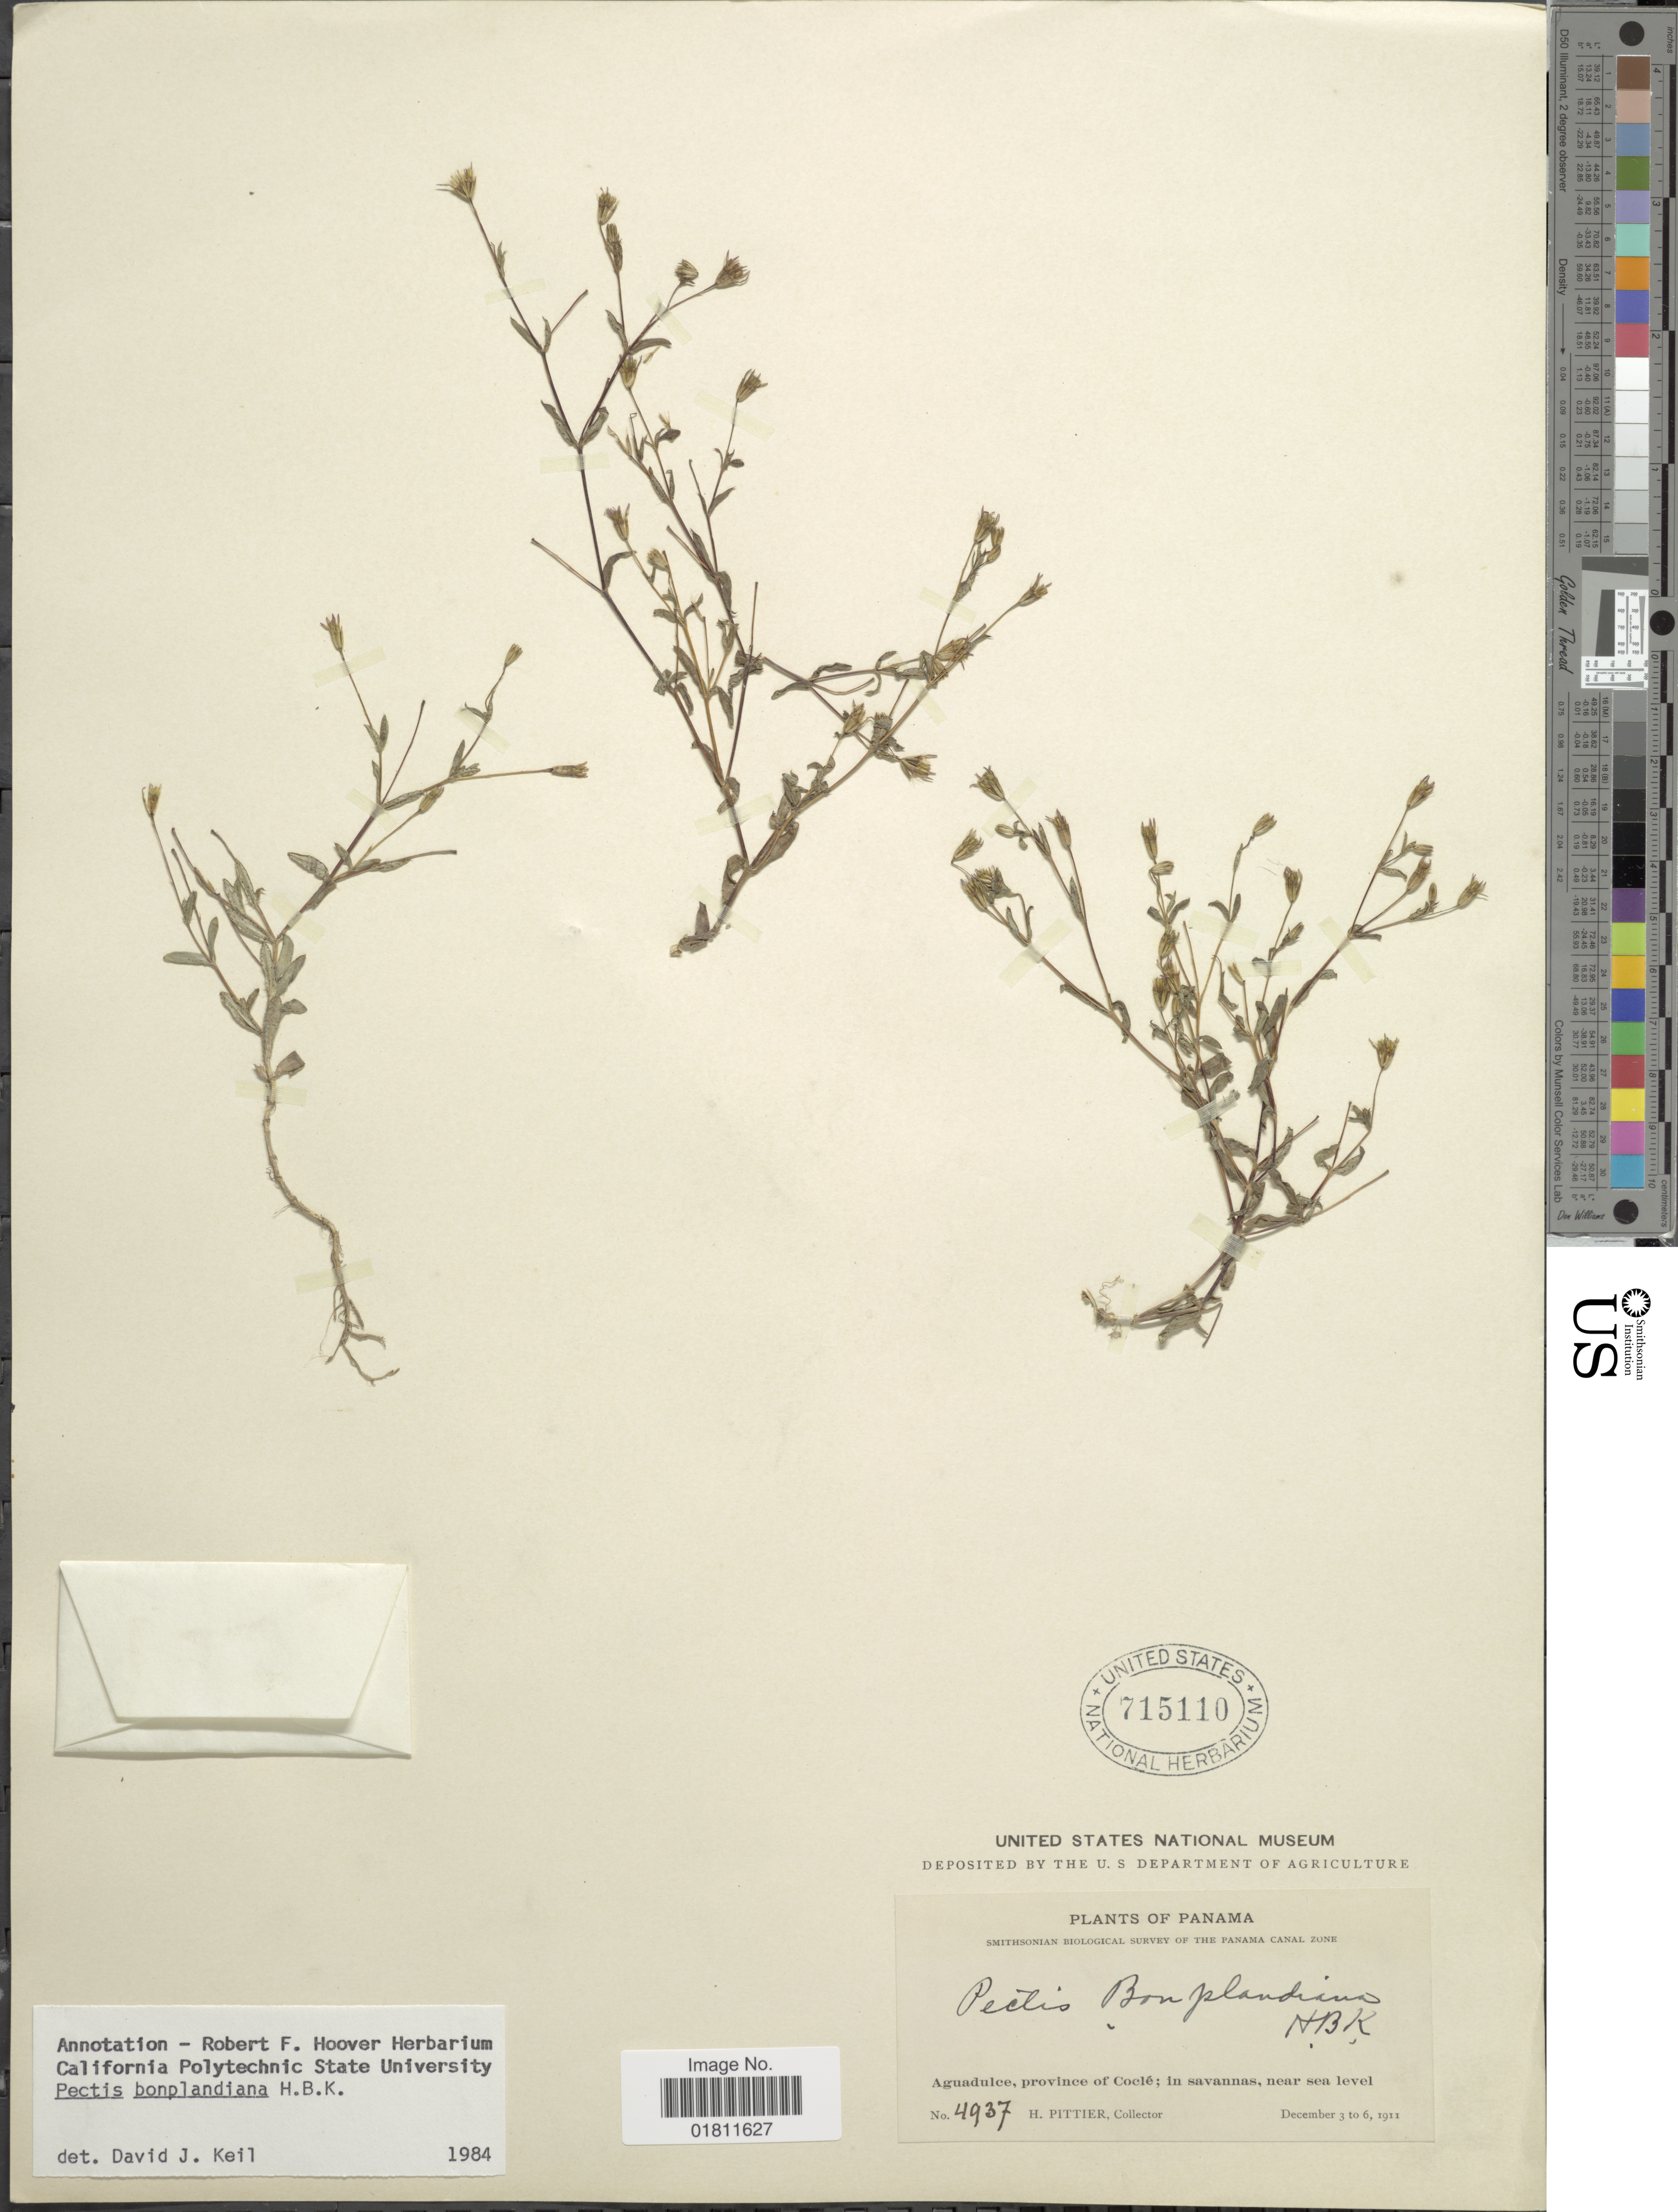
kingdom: Plantae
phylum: Tracheophyta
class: Magnoliopsida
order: Asterales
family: Asteraceae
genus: Pectis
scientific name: Pectis bonplandiana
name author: Kunth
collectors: H. F. Pittier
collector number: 4937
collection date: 1911-12-03/1911-12-06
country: Panama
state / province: Coclé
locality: Panama, Aguadulce, province of Cocle: in savannas.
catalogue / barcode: US 715110